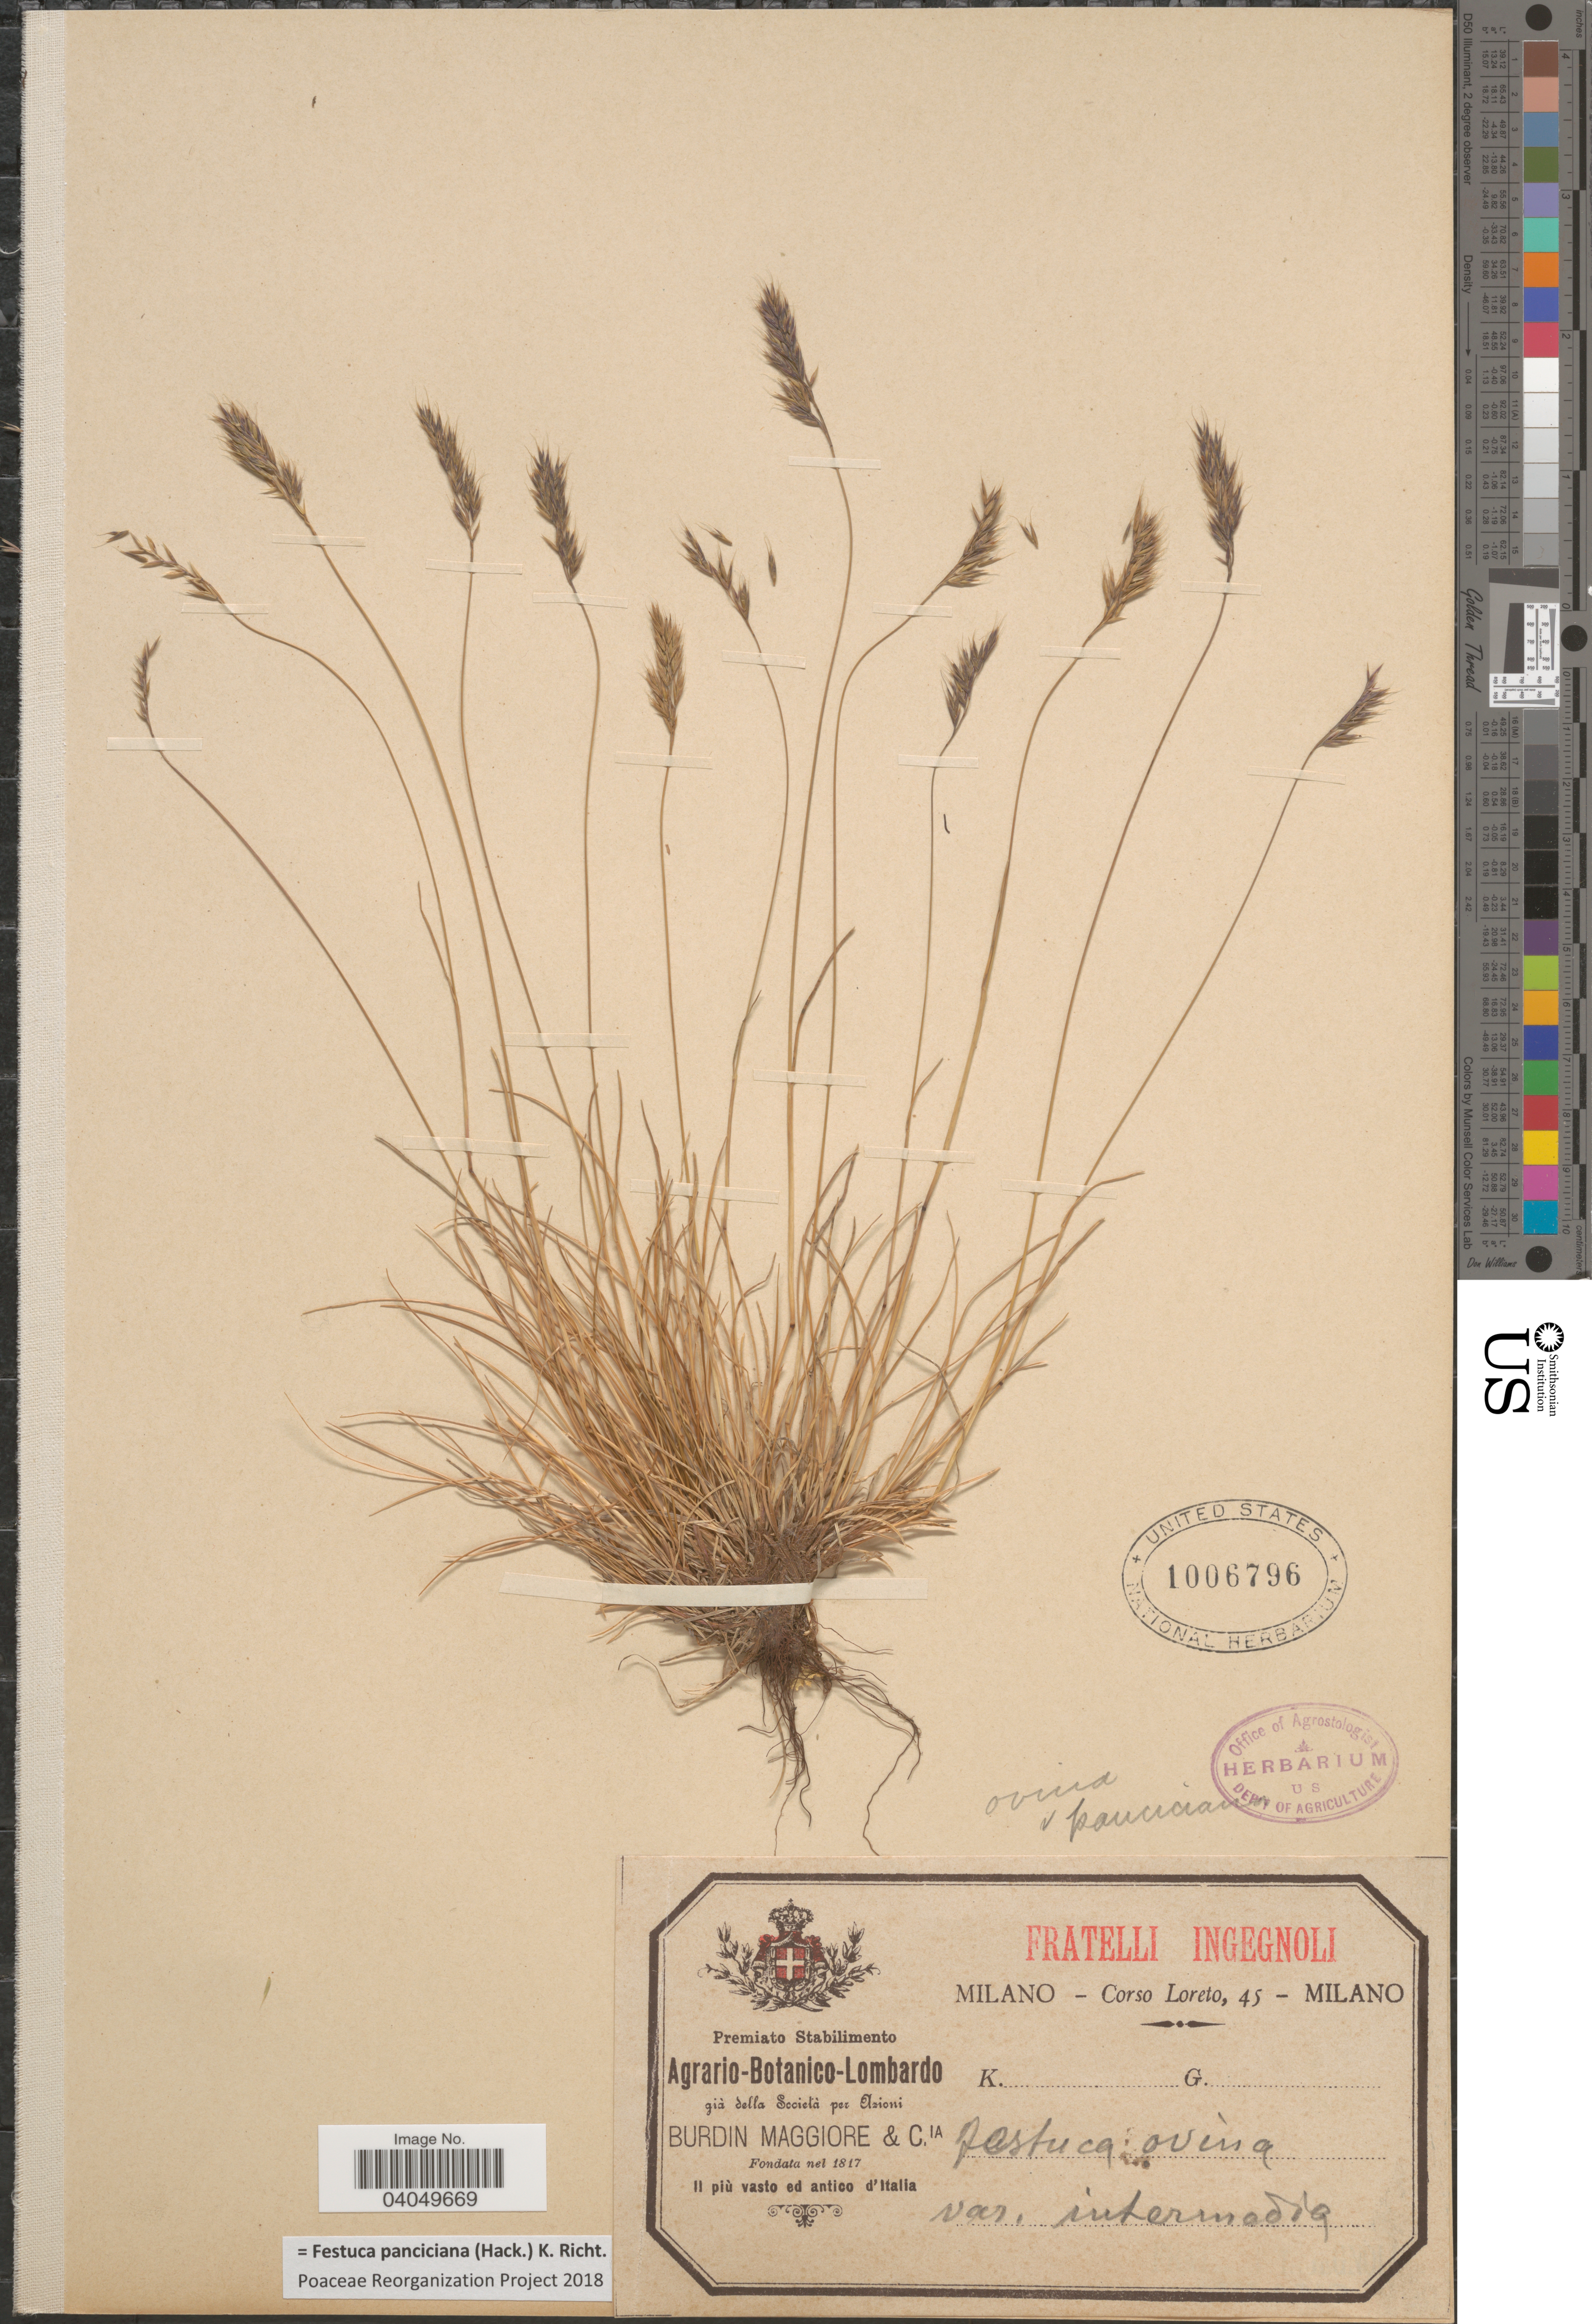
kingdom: Plantae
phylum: Tracheophyta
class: Liliopsida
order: Poales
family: Poaceae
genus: Festuca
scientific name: Festuca patens ined.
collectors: Loreto, C.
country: Italy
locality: Milano.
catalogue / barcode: US 1006796